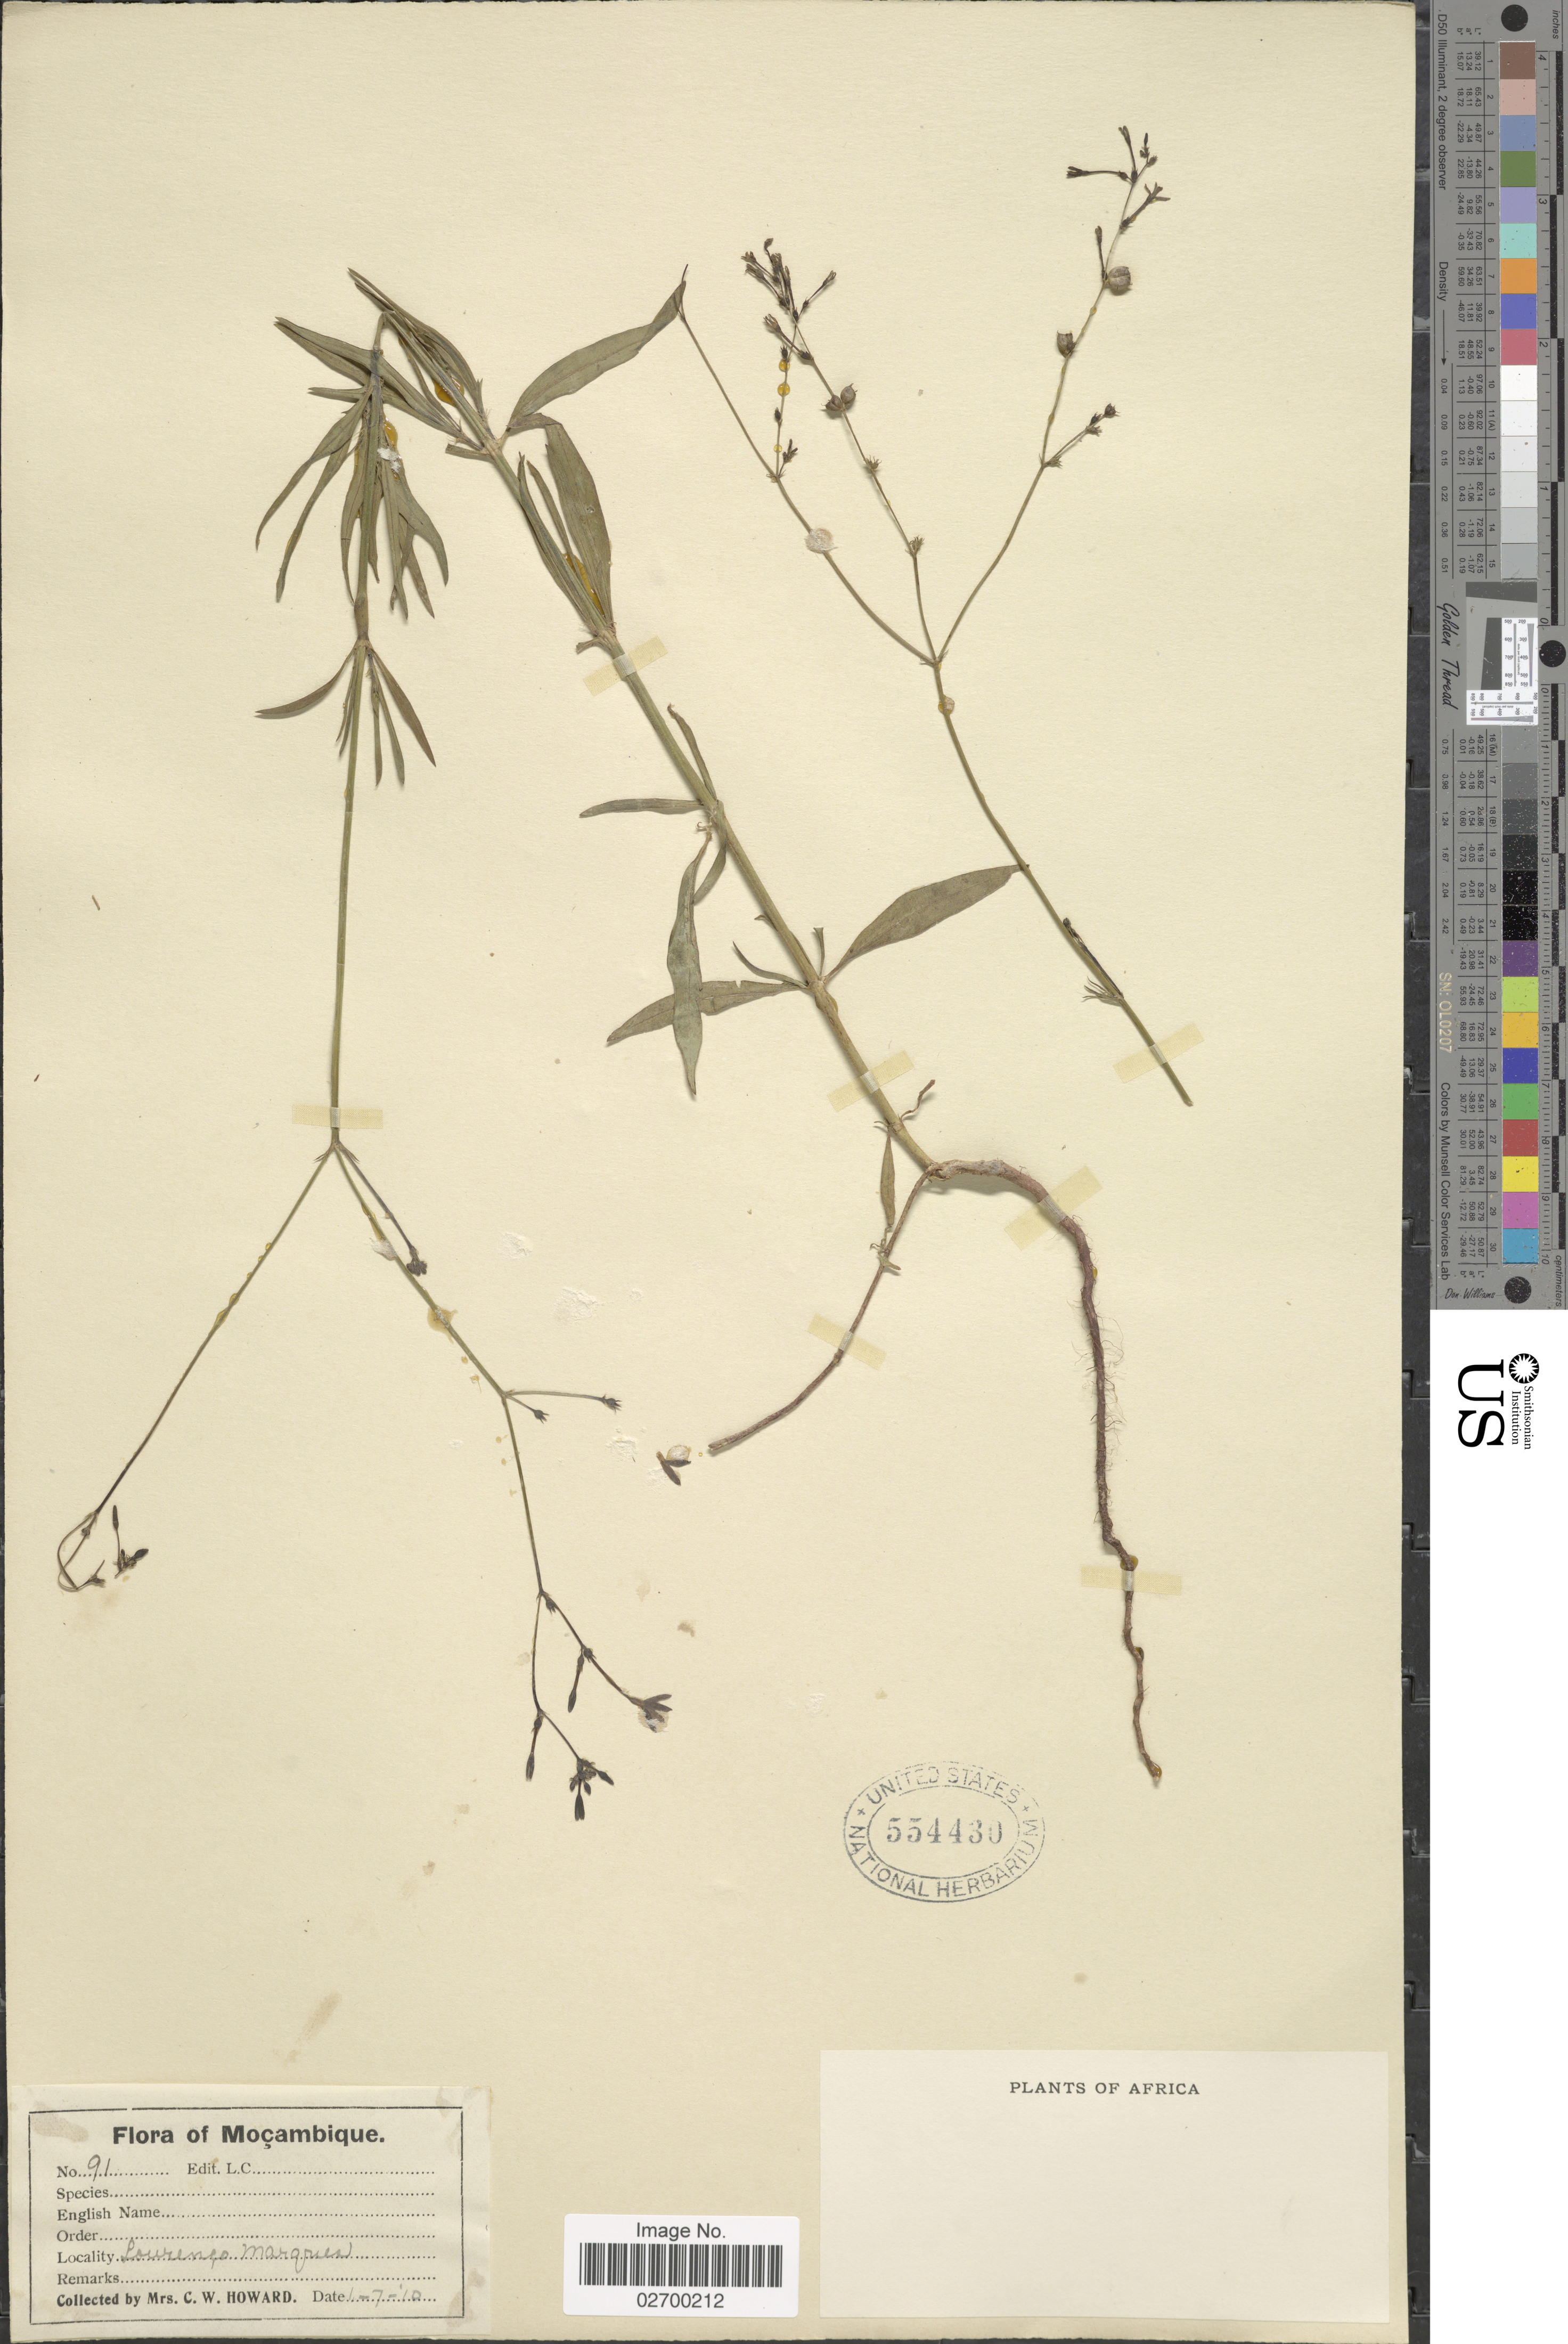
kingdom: Plantae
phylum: Tracheophyta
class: Magnoliopsida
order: Gentianales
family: Rubiaceae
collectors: C. W. Howard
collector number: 91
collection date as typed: Transcribed d/m/y: 1/7/10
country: Mozambique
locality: Lourenço Marques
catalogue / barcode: US 554430